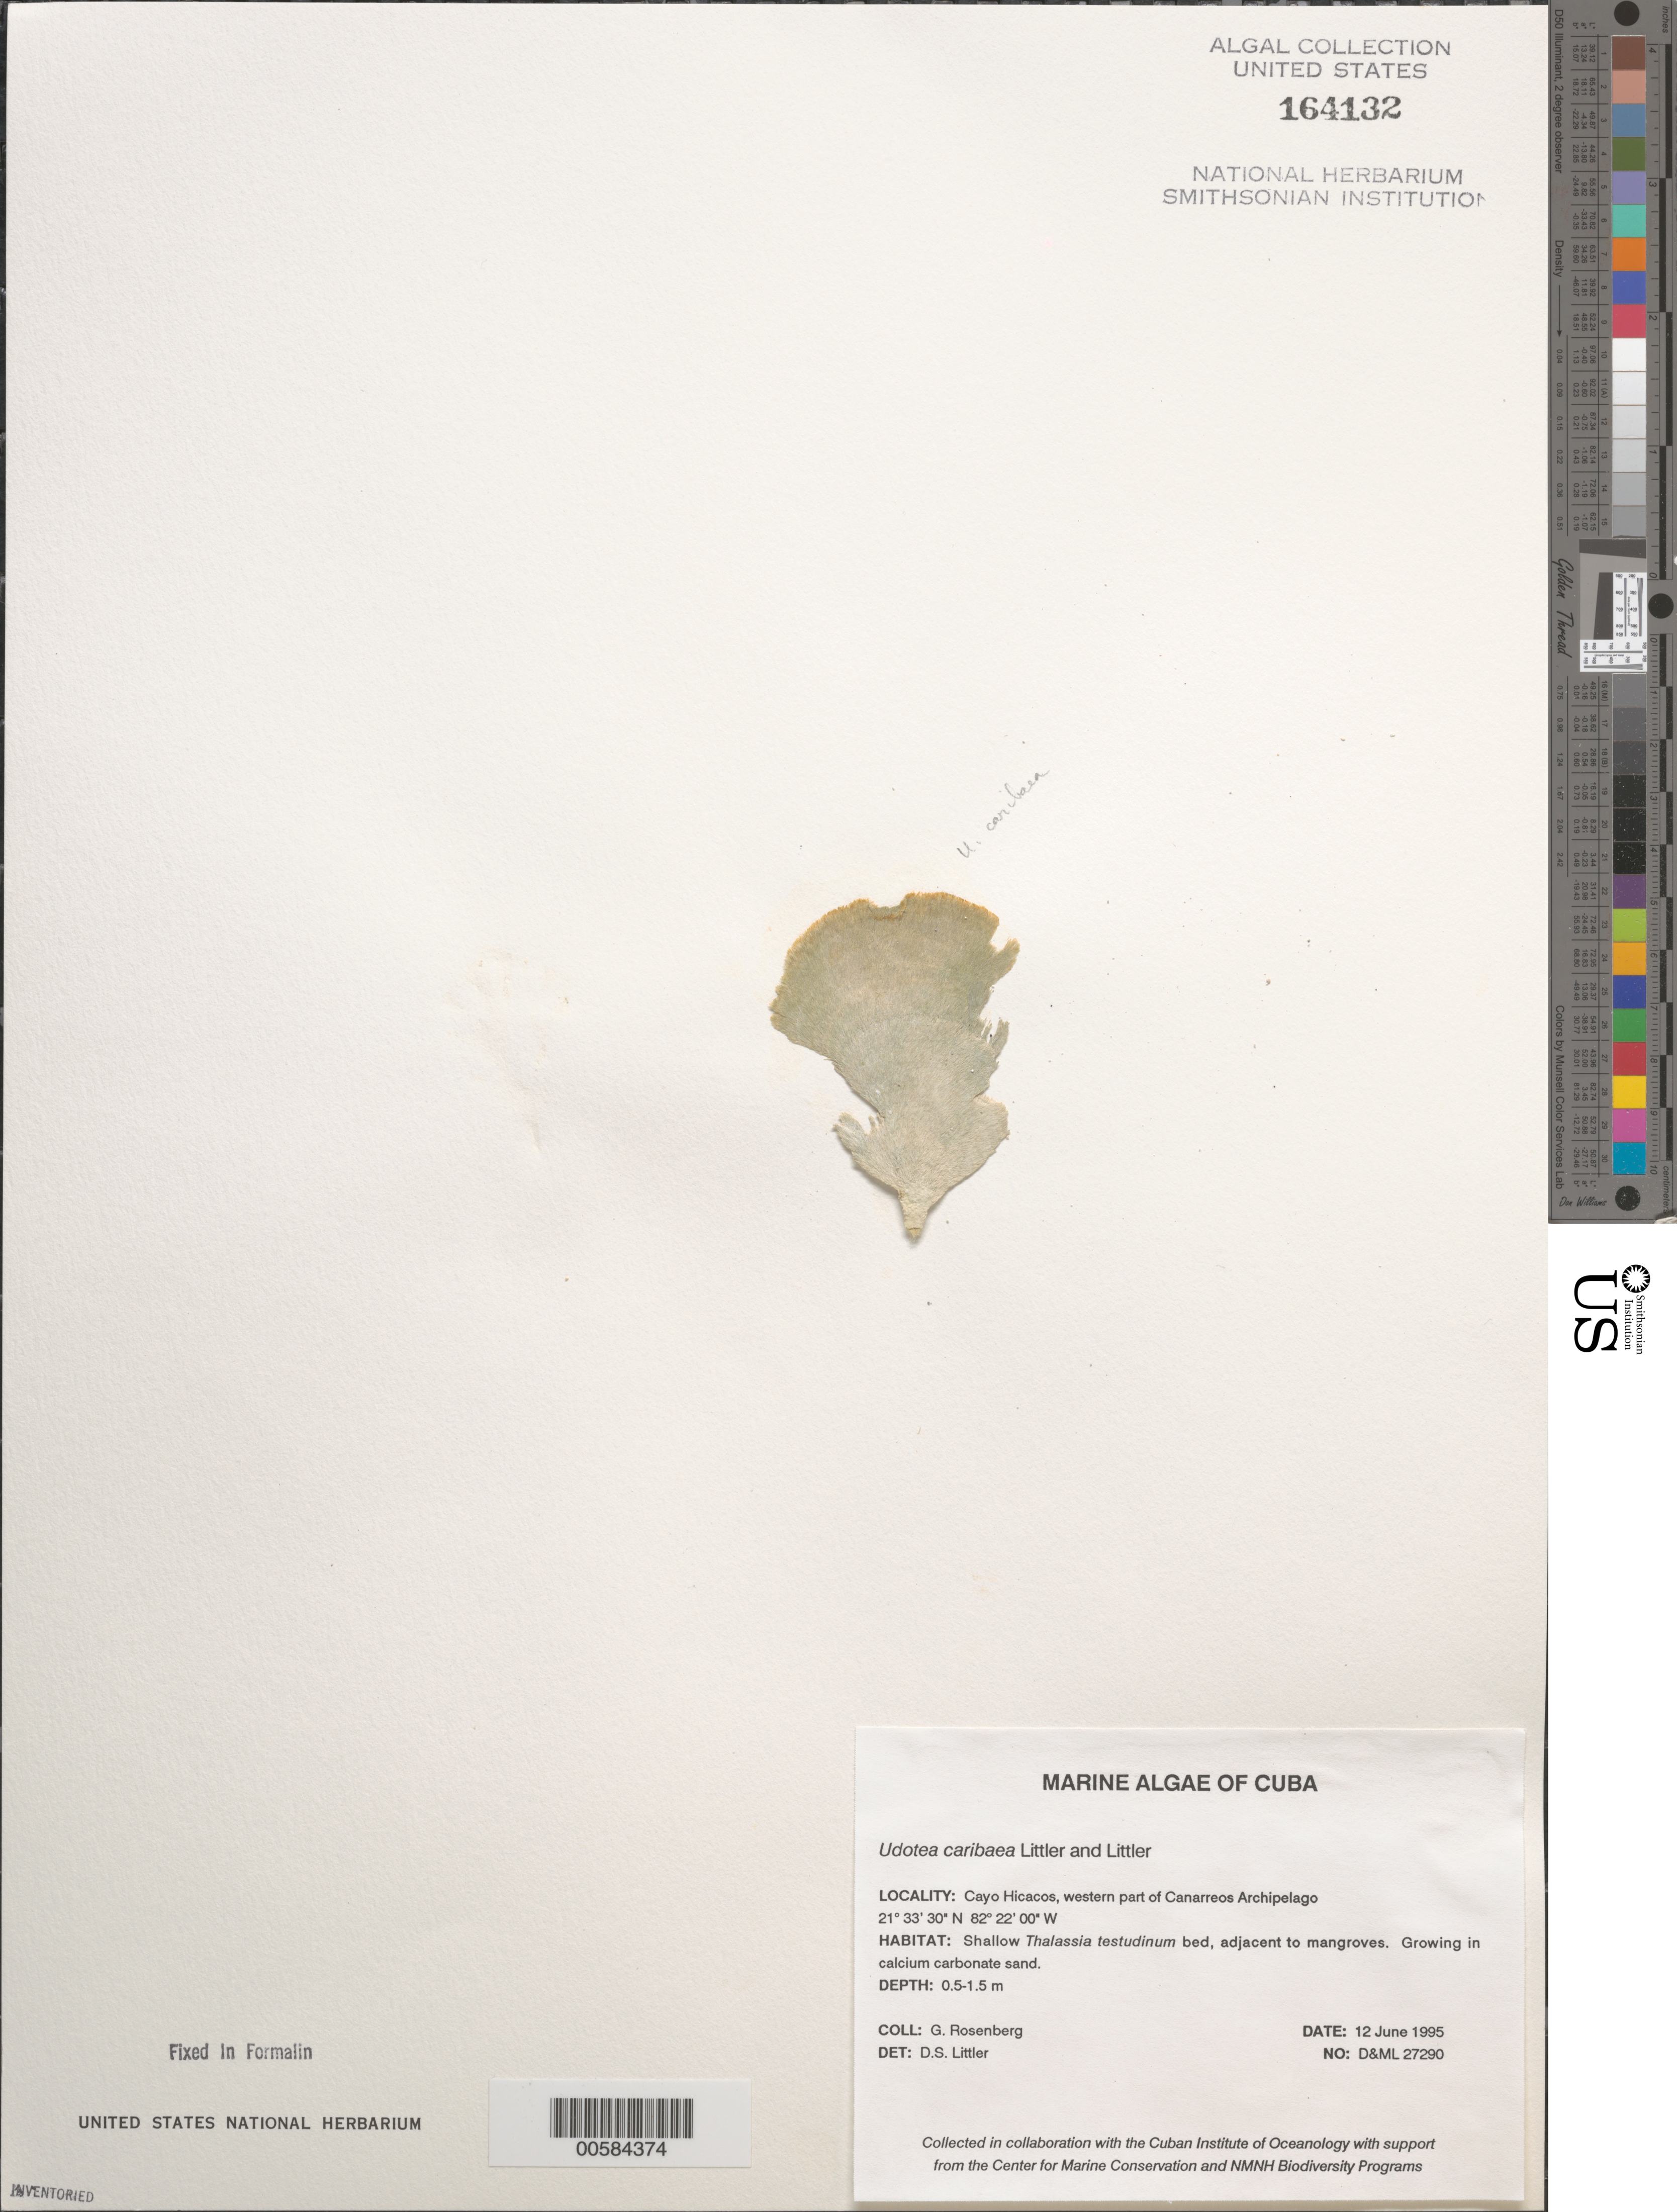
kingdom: Plantae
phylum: Chlorophyta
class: Ulvophyceae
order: Bryopsidales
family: Udoteaceae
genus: Udotea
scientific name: Udotea caribaea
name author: D.S. Littler & Littler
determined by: Littler, D. S.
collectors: G. Rosenberg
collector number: D&ML 27290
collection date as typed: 12 Jun 1995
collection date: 1995-06-12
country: Cuba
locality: Cayo hicacos, western canarreos archipelago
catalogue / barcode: US 164132